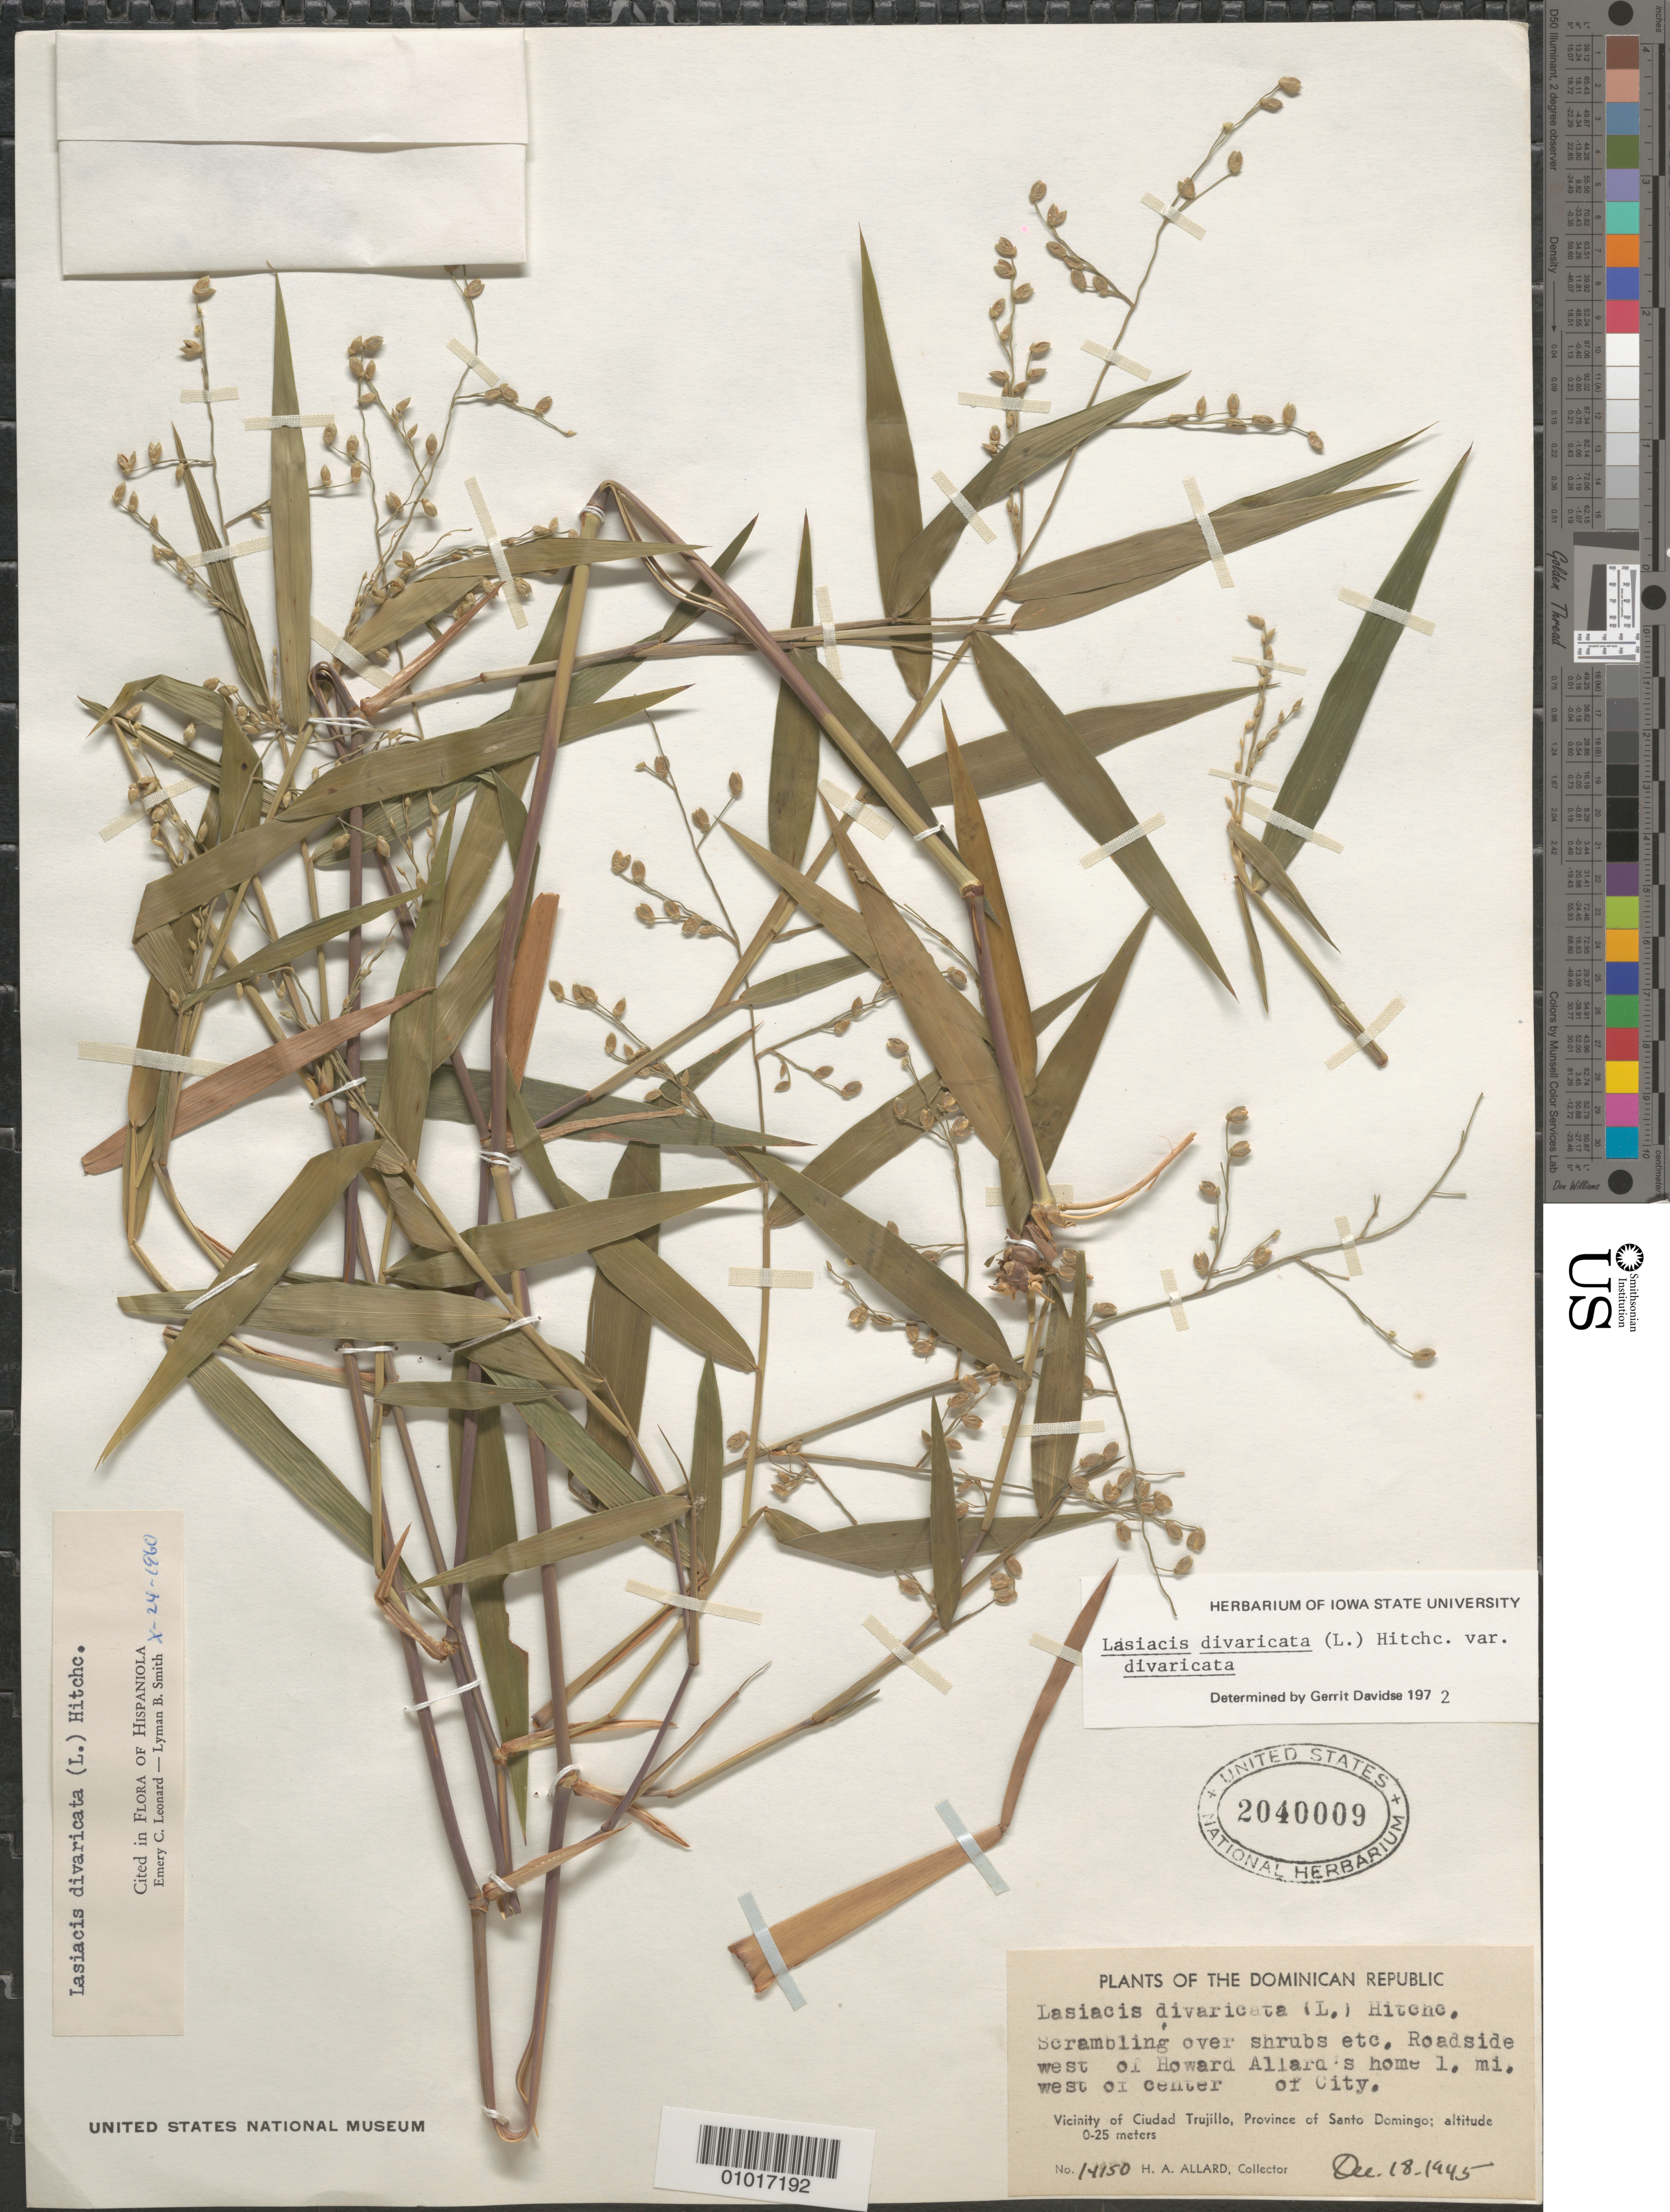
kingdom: Plantae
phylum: Tracheophyta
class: Liliopsida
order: Poales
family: Poaceae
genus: Lasiacis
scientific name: Lasiacis divaricata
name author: (L.) Hitchc.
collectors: H. A. Allard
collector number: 14150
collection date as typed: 18 Dec 1945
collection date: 1945-12-18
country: Dominican Republic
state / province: La Vega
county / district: Santo Domingo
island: Hispaniola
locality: Vicinity of Ciudad Trujillo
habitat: roadside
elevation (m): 0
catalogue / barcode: US 2040009